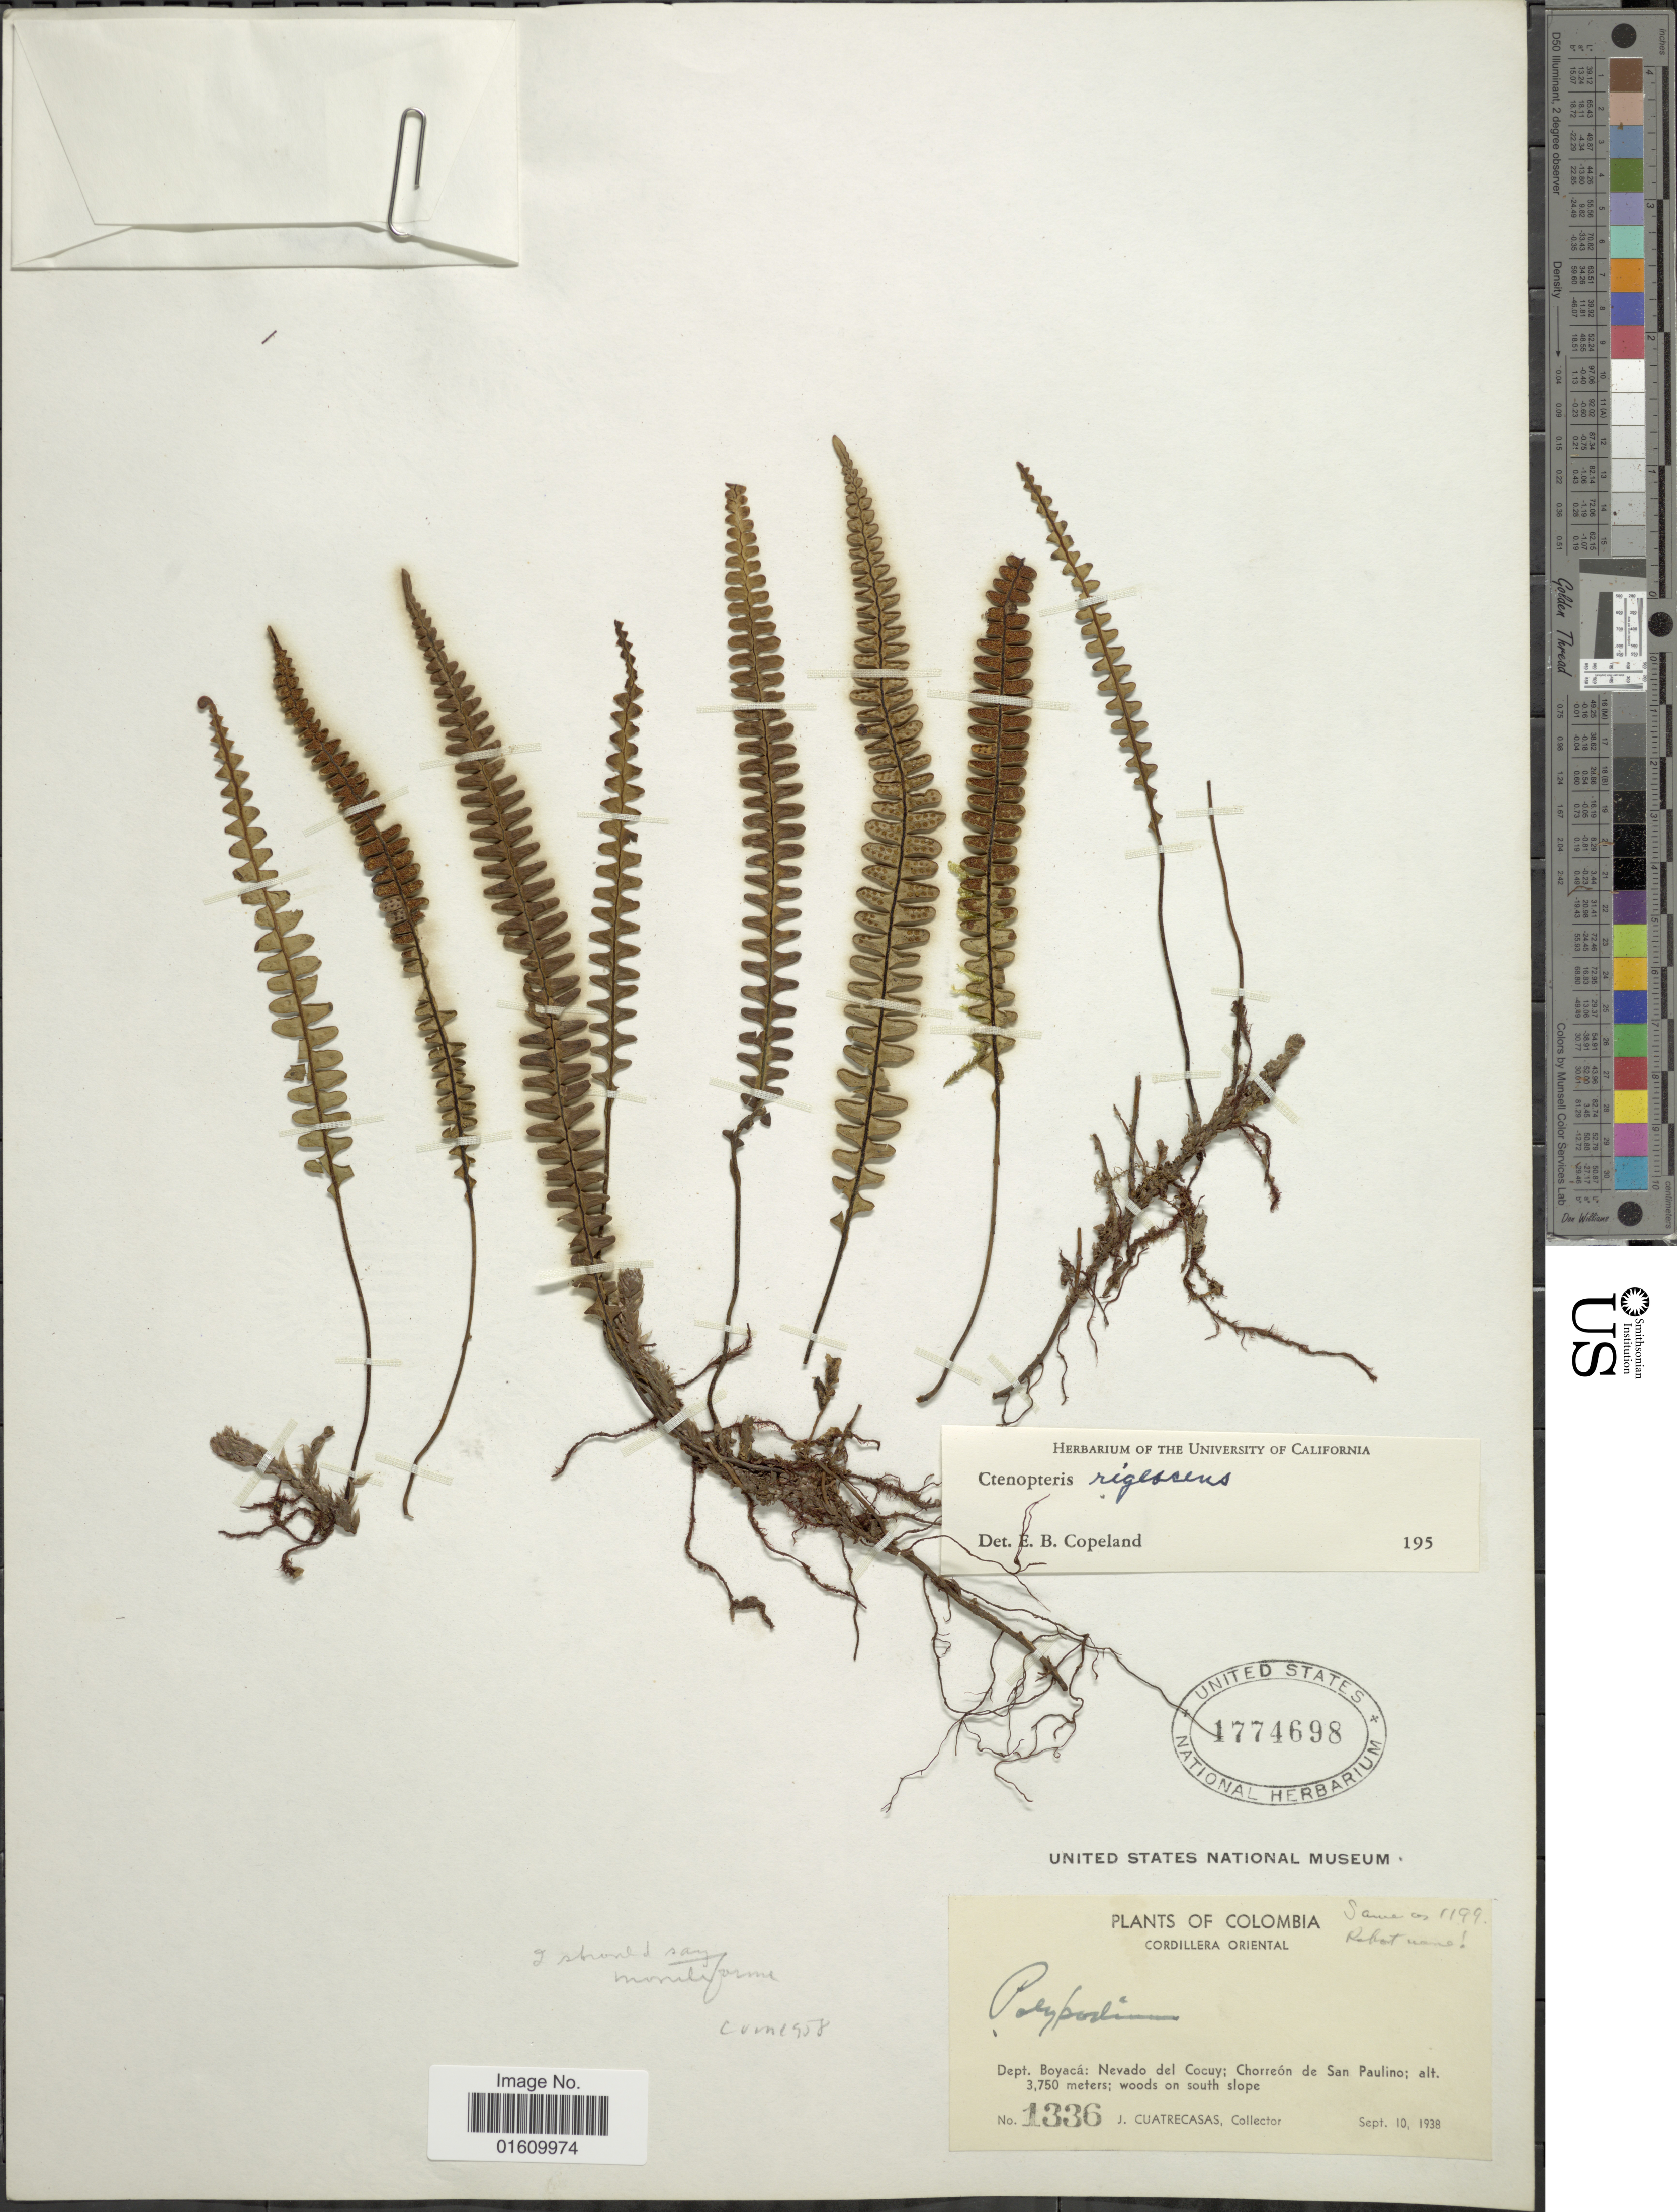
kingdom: Plantae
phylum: Tracheophyta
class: Polypodiopsida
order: Polypodiales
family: Polypodiaceae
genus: Melpomene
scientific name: Melpomene moniliformis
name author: (Lag. ex Sw.) A.R. Sm. & R.C. Moran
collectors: J. Cuatrecasas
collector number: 1336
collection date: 1938-09-10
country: Colombia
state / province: Boyacá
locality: Cordillera Orietal, Dept. Boyaca: Nevado del Cocuy; Cherreon de San Paulino.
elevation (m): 3750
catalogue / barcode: US 1774698